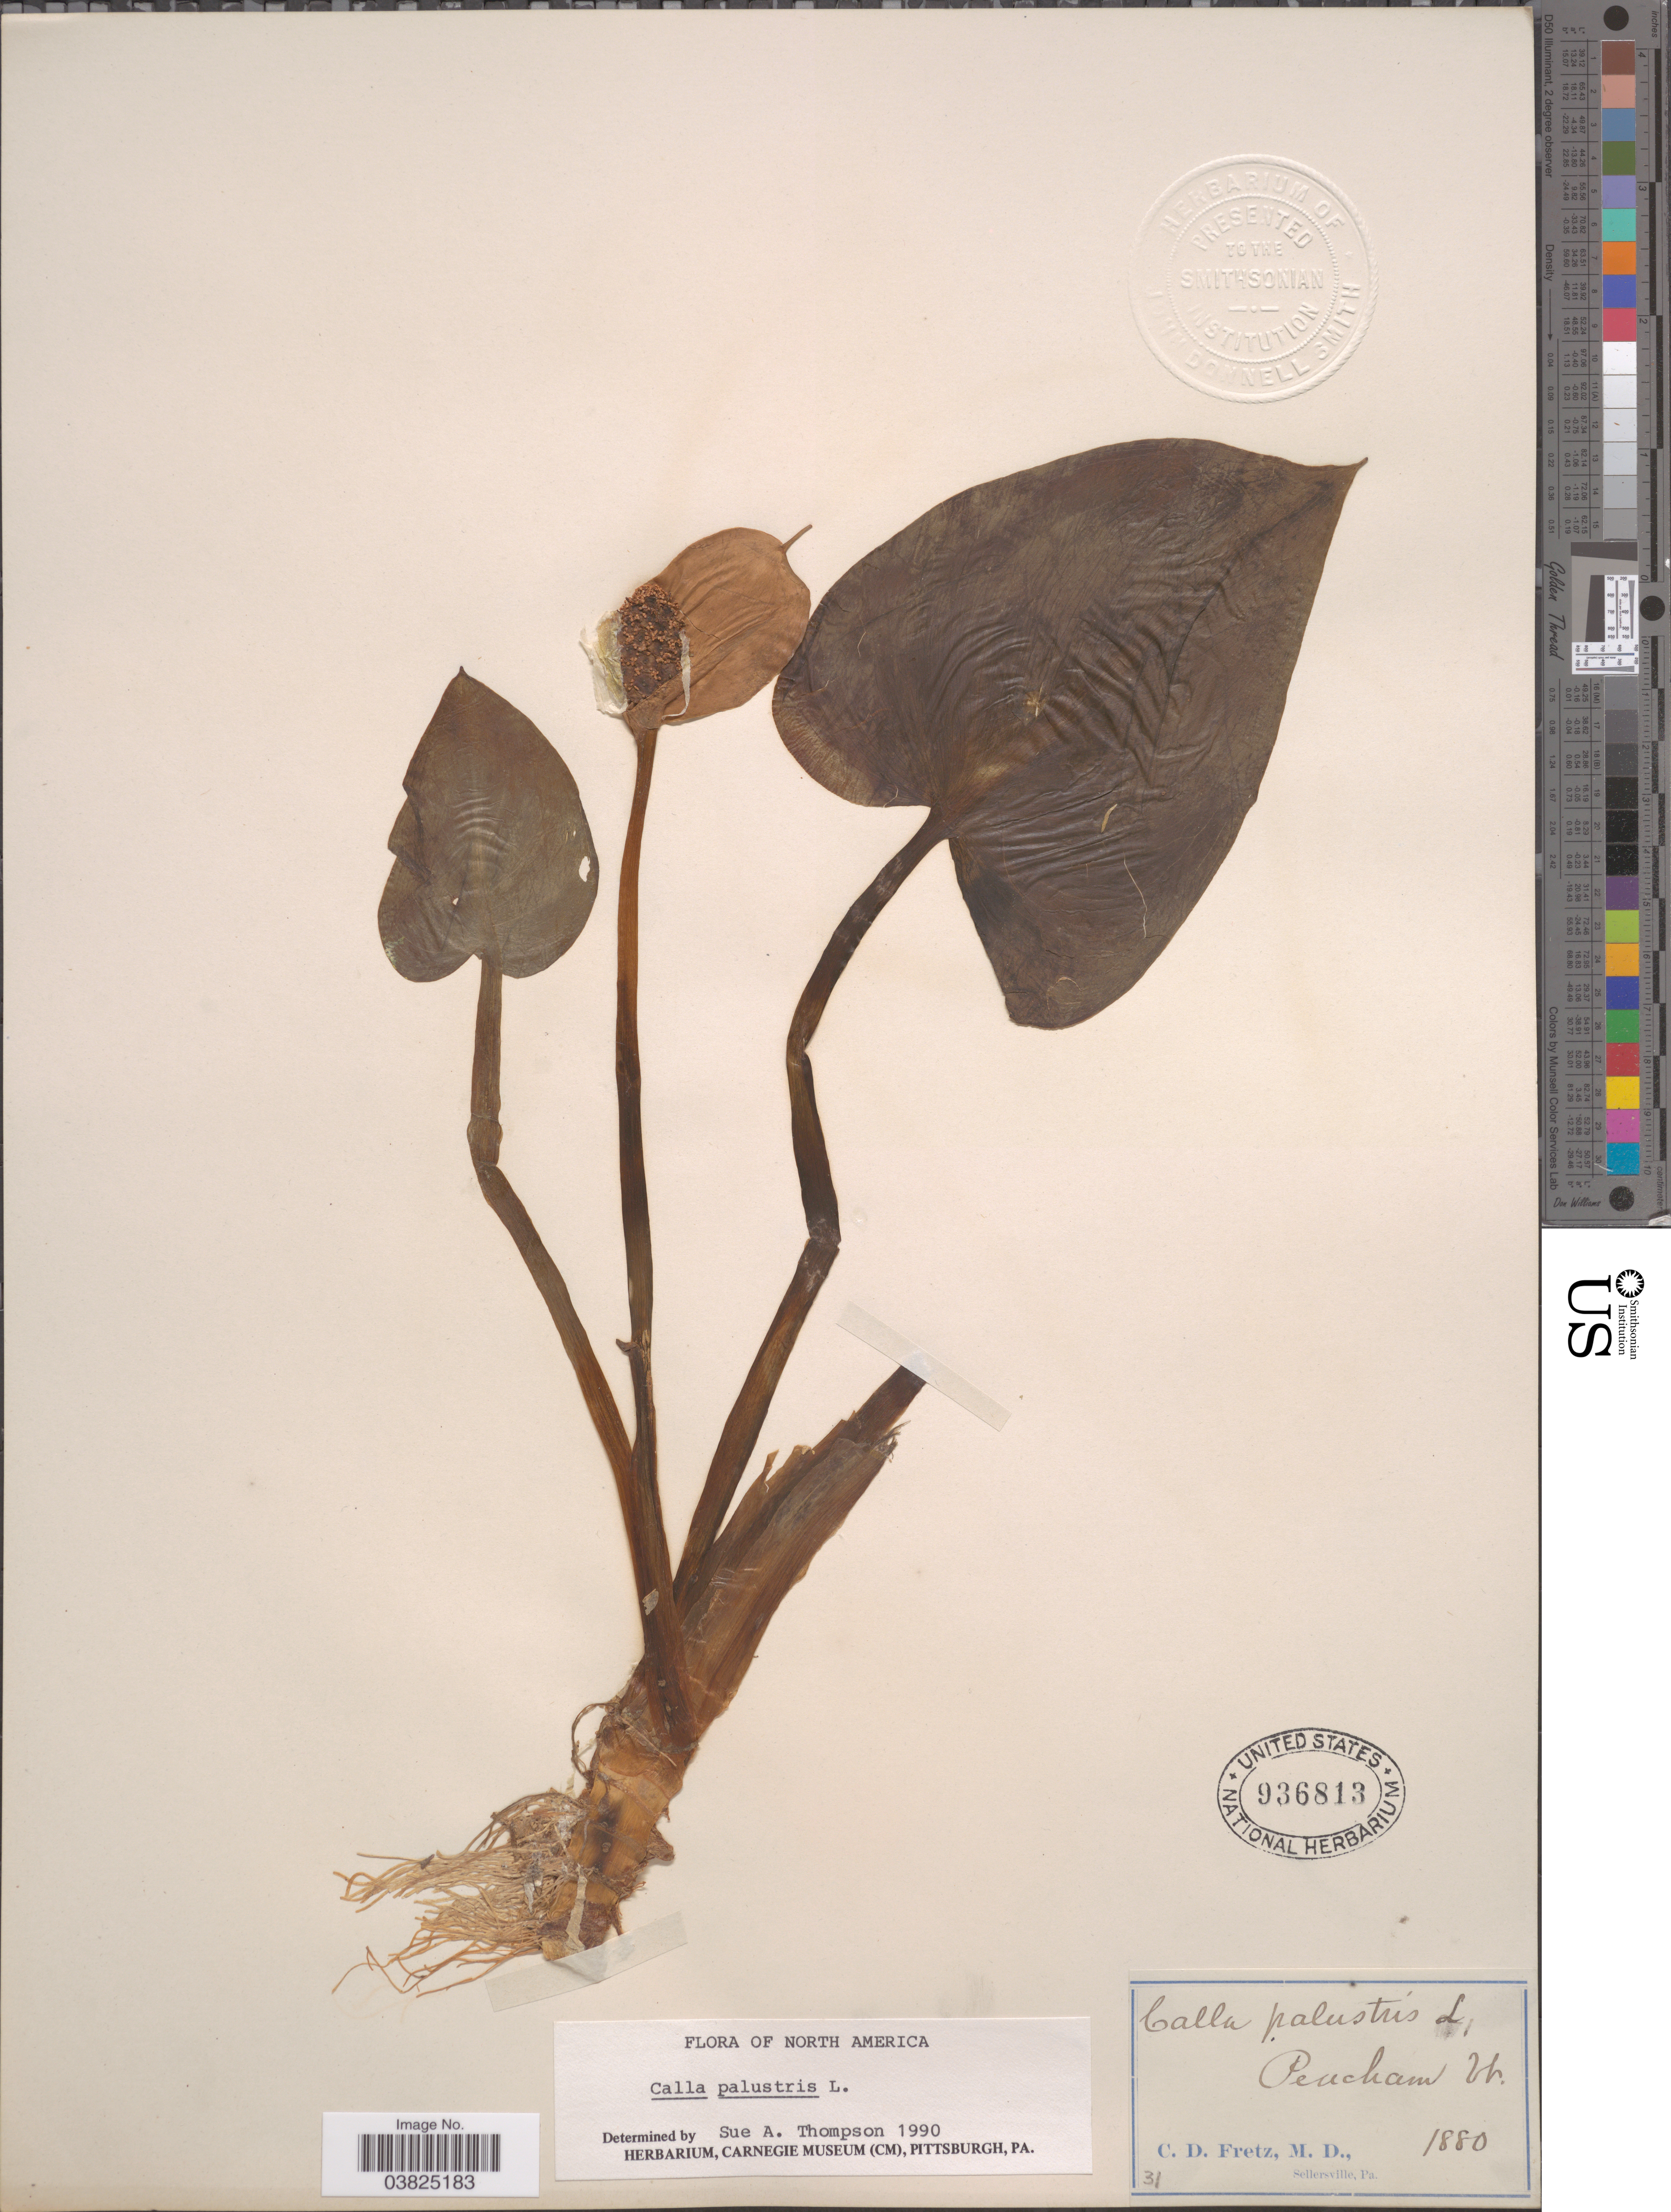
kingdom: Plantae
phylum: Tracheophyta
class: Liliopsida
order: Alismatales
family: Araceae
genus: Calla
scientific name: Calla palustris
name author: L.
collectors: C. D. Fretz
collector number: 31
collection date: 1880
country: United States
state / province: Vermont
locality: Pencham.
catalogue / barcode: US 936813